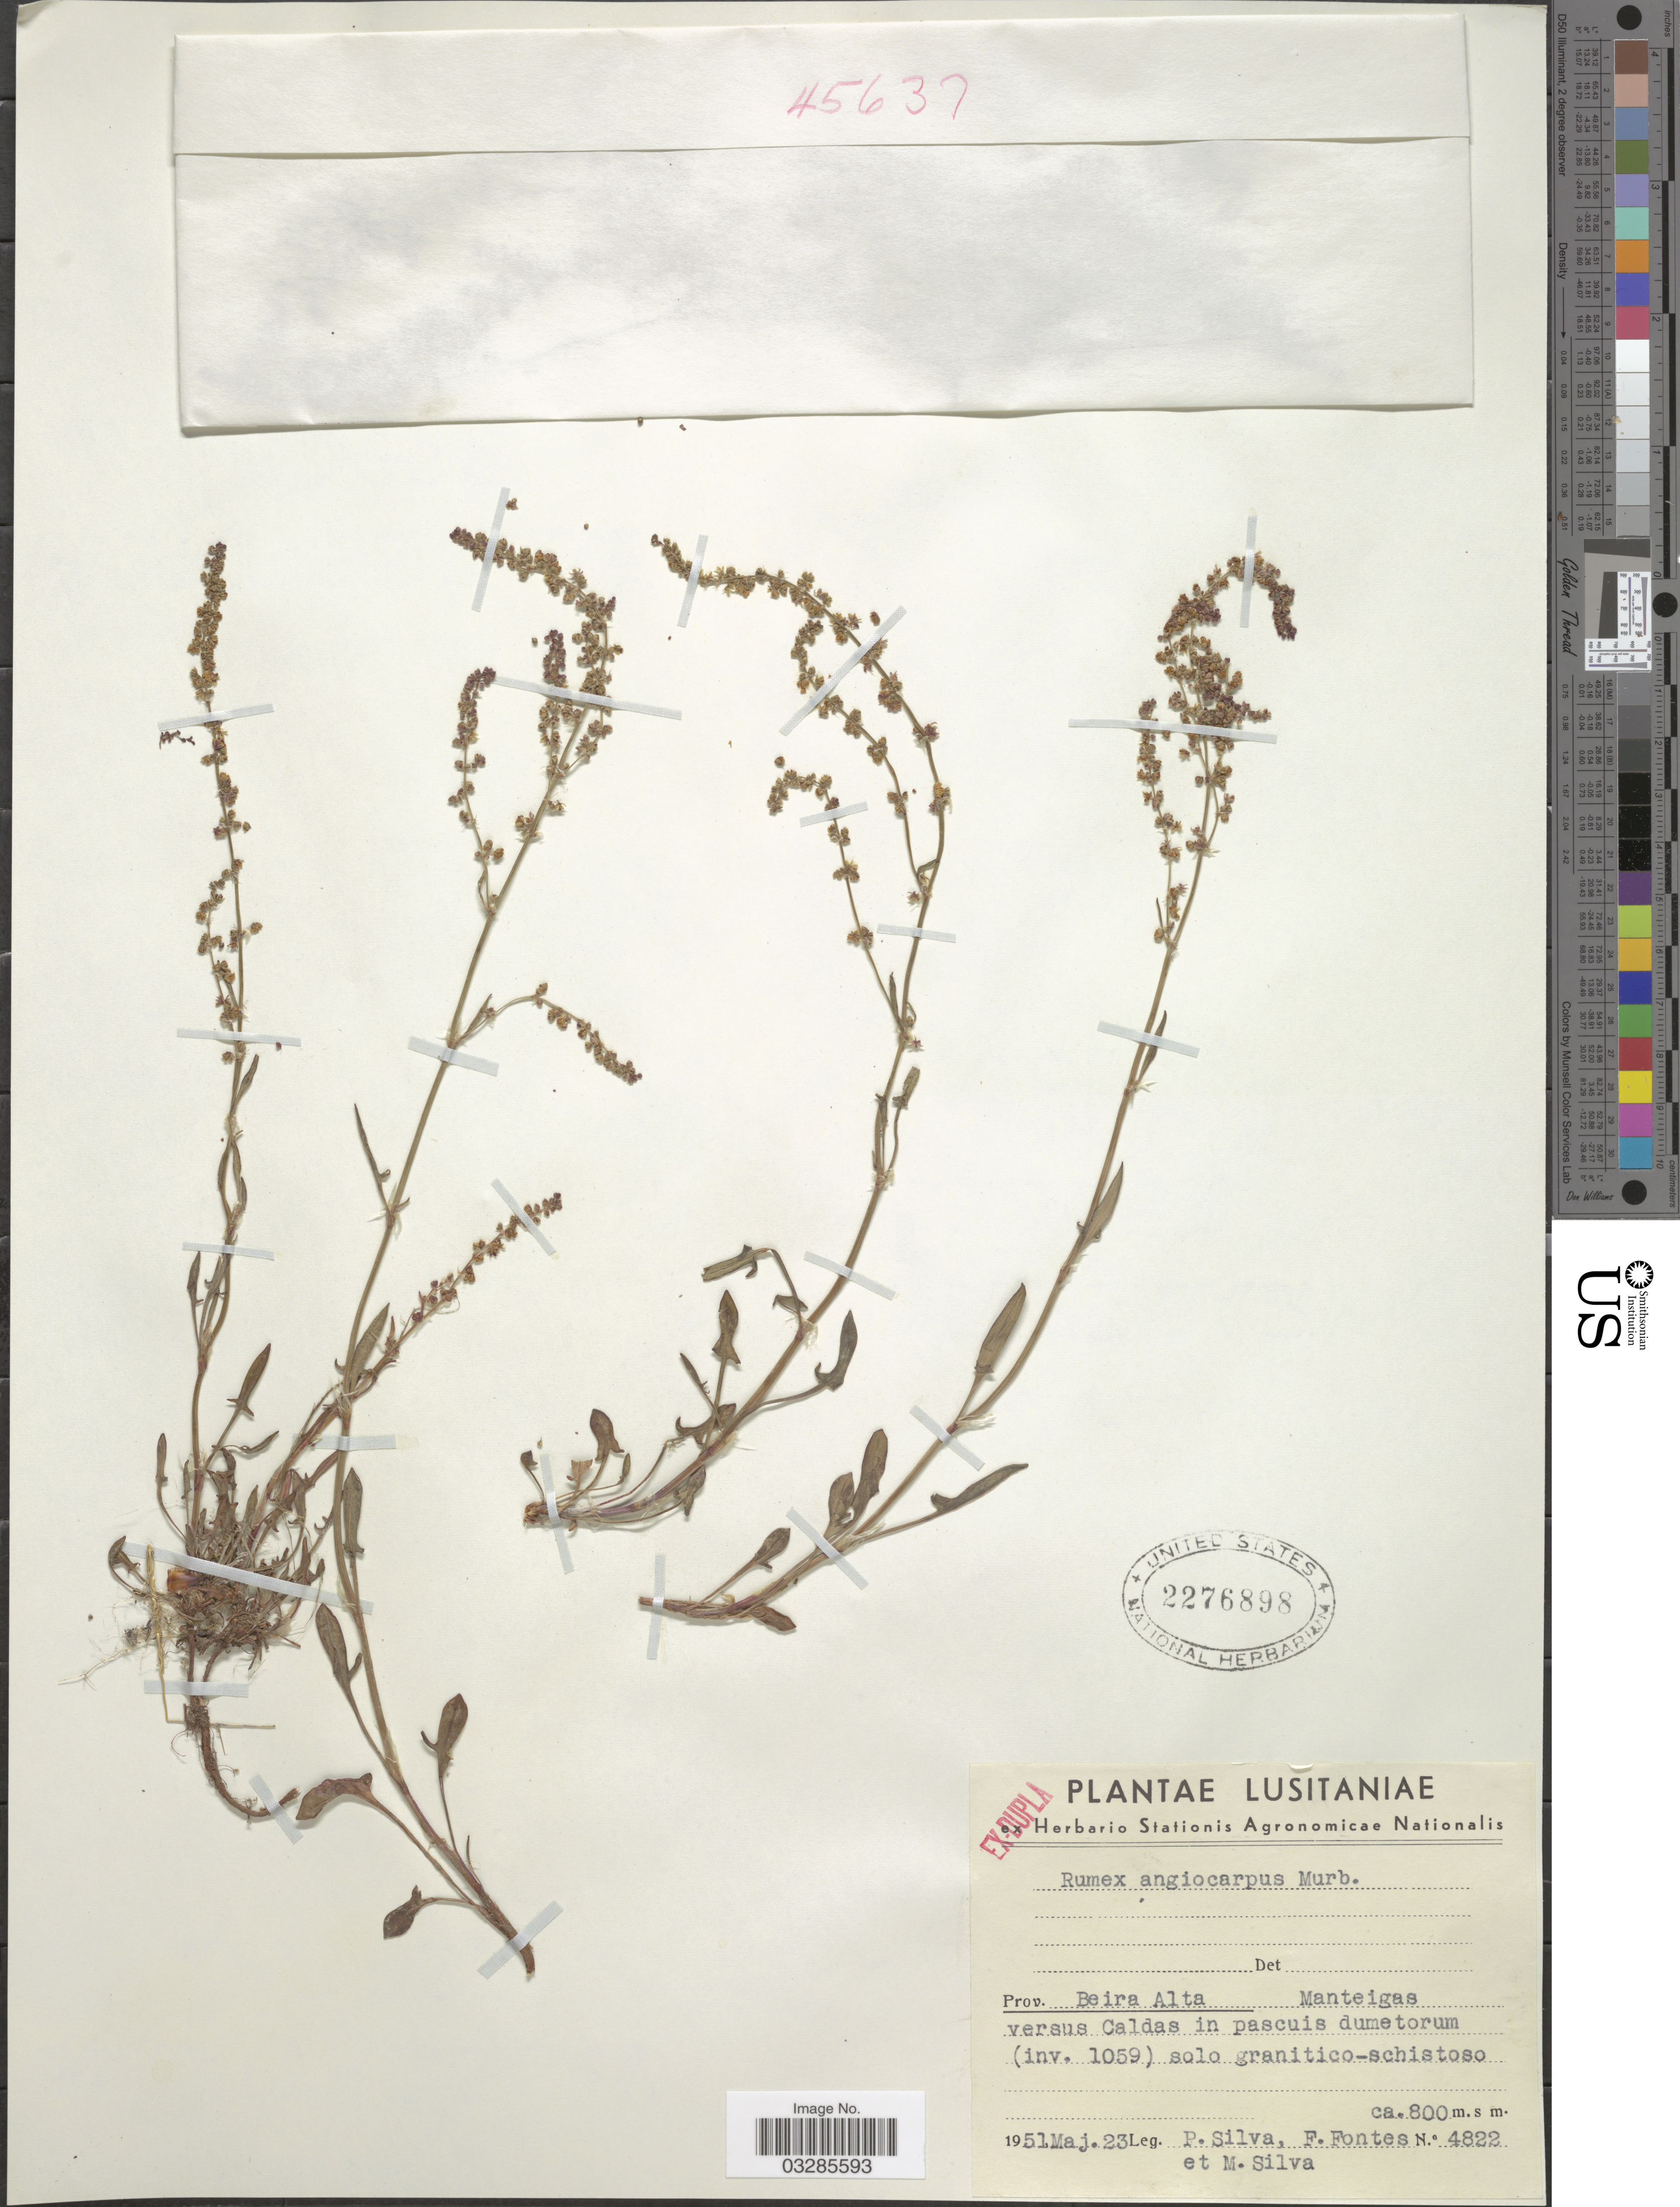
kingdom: Plantae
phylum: Tracheophyta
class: Magnoliopsida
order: Caryophyllales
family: Polygonaceae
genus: Rumex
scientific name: Rumex angiocarpus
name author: Murb.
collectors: P. Silva, Fontes, F. & M. Silva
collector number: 4822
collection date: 1951-05-23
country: Portugal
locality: Lusitaniae. Prov. Beira Alta. Manteigas versus Caldas.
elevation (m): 800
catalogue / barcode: US 2276898